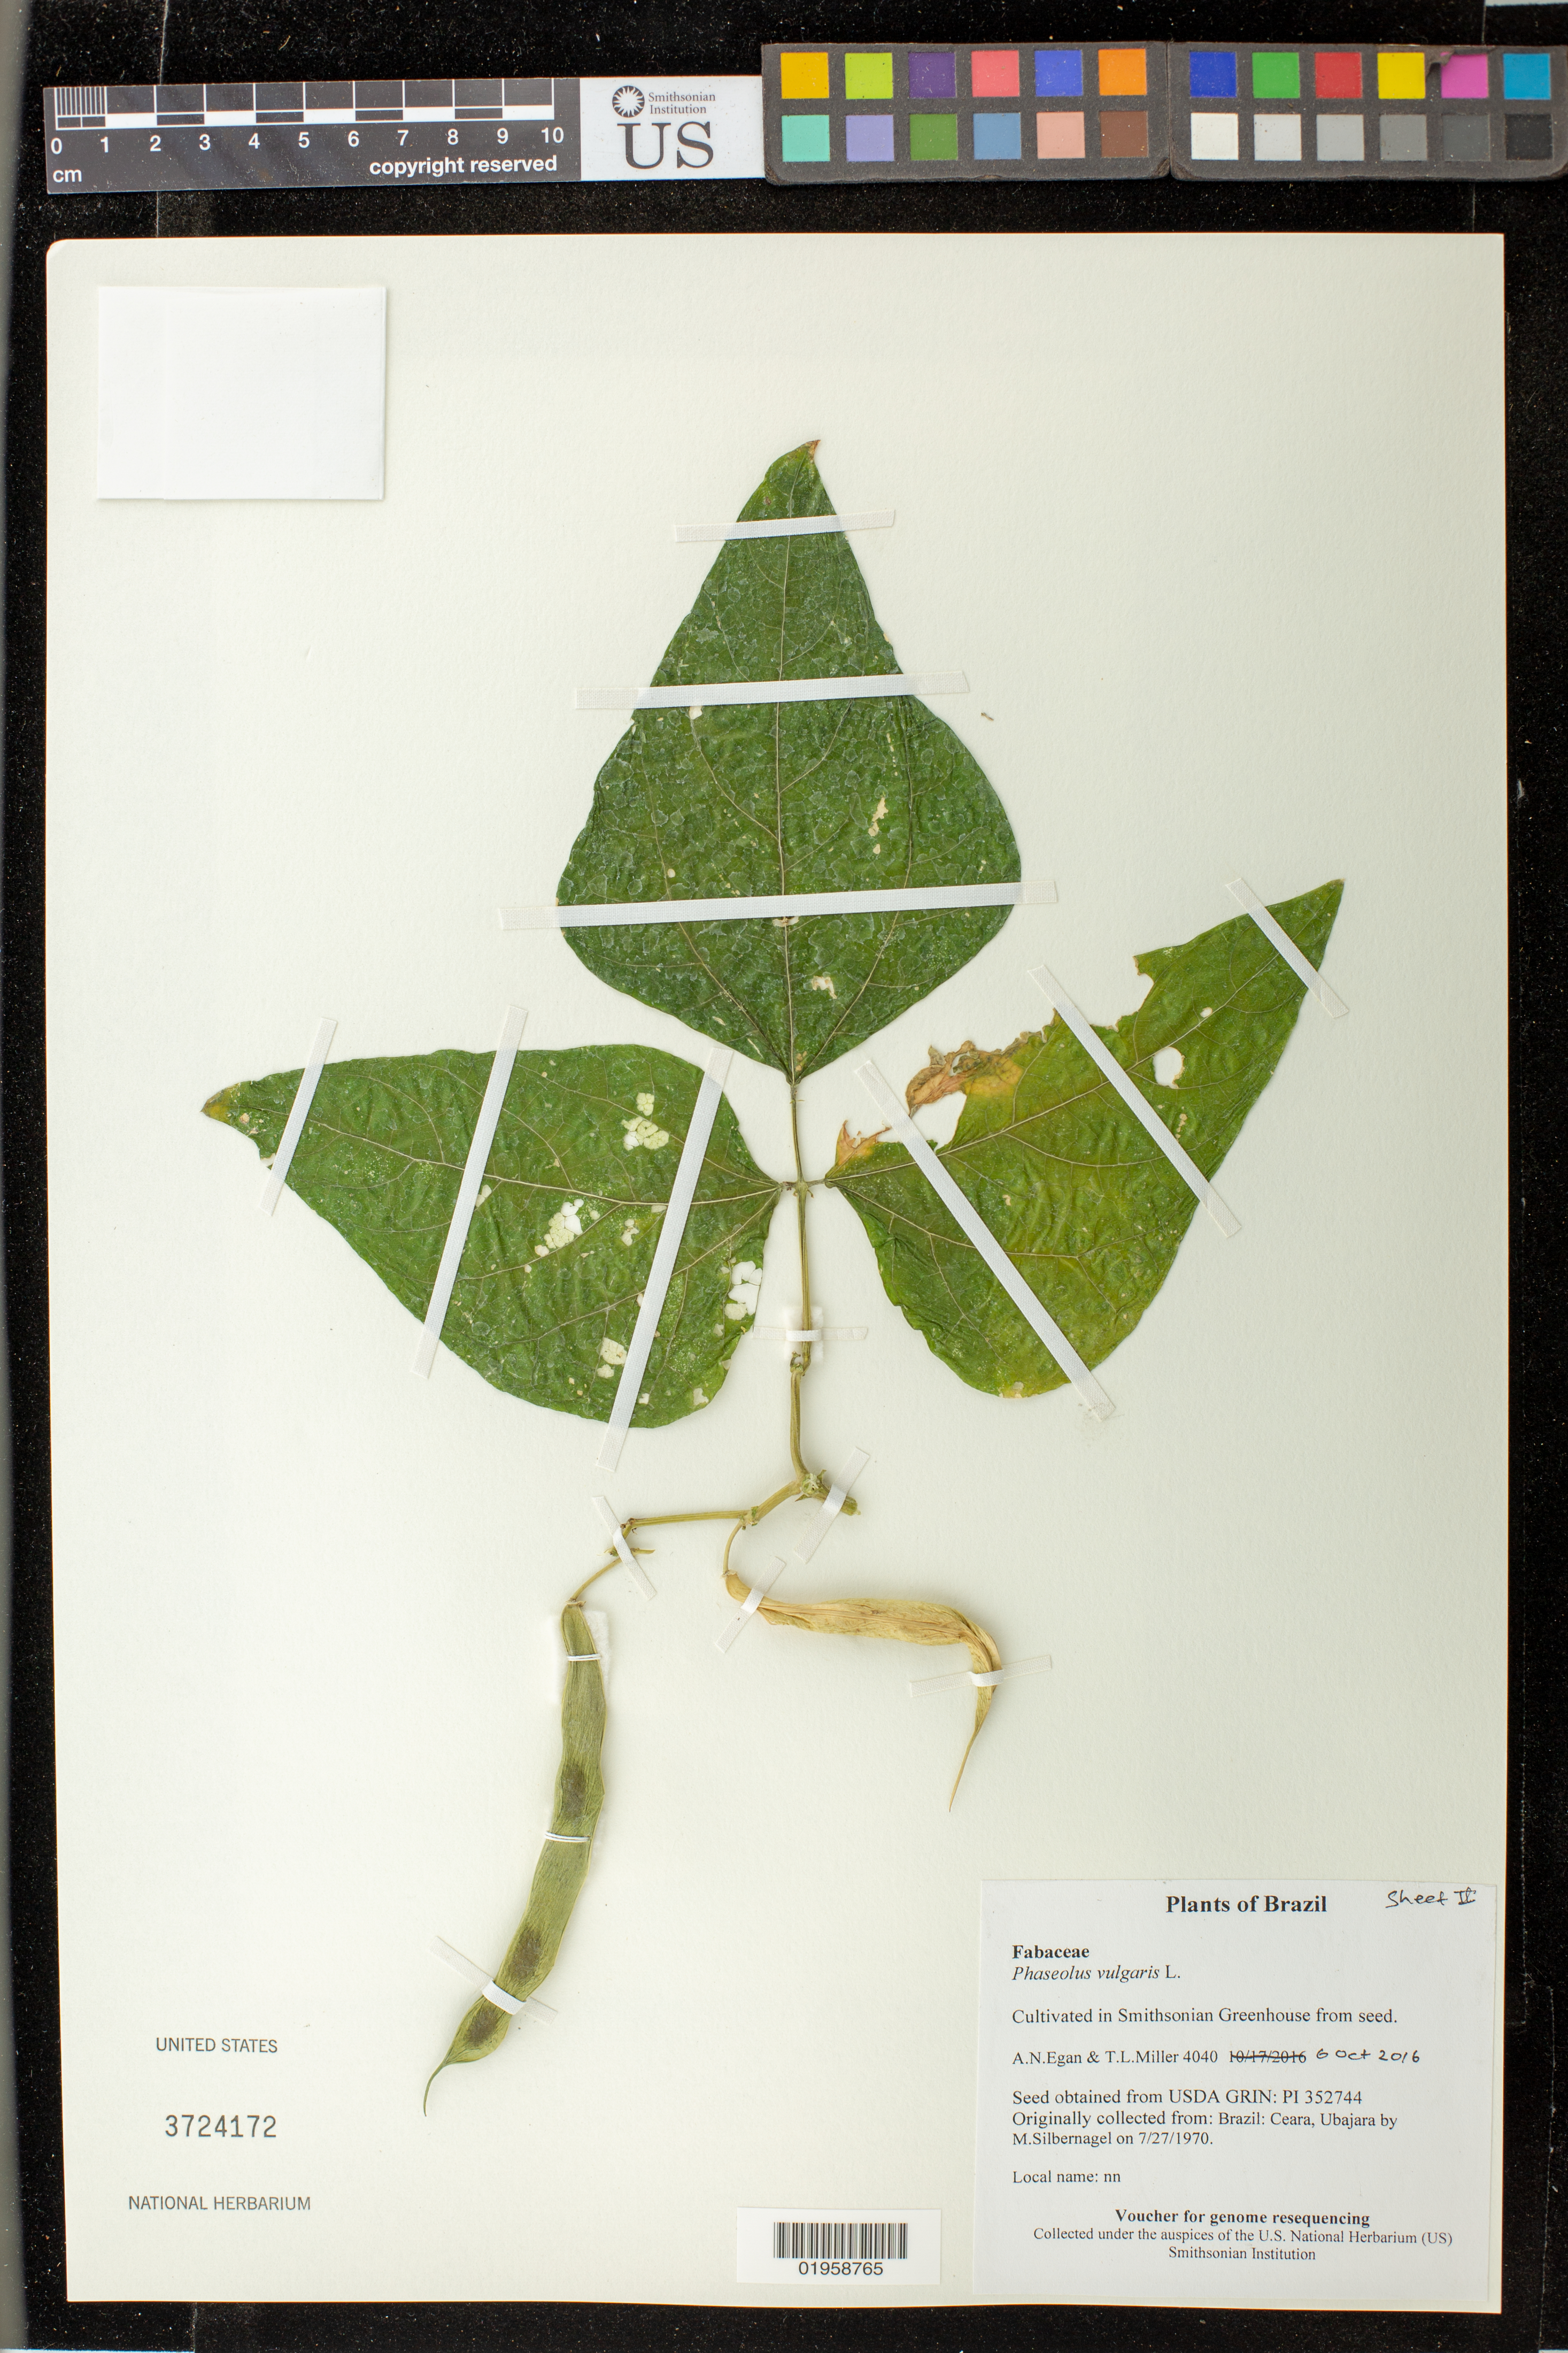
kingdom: Plantae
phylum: Tracheophyta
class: Magnoliopsida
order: Fabales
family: Fabaceae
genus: Phaseolus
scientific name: Phaseolus vulgaris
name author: L.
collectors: A. N. Egan & T. L. Miller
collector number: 4040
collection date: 2016-10-06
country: United States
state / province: Maryland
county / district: Prince George's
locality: Smithsonian's Museum Support Ctr; 4210 Suitland Pkwy., NMNH Botany Research Greenhouses. Suitland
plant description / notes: Originally collected in Brazil, Ceara, Ubajara on 1970-07-27. M.Silbernagel (collector); Grown from seed acquired from the USDA's GRIN seed bank.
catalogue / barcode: US 3724172